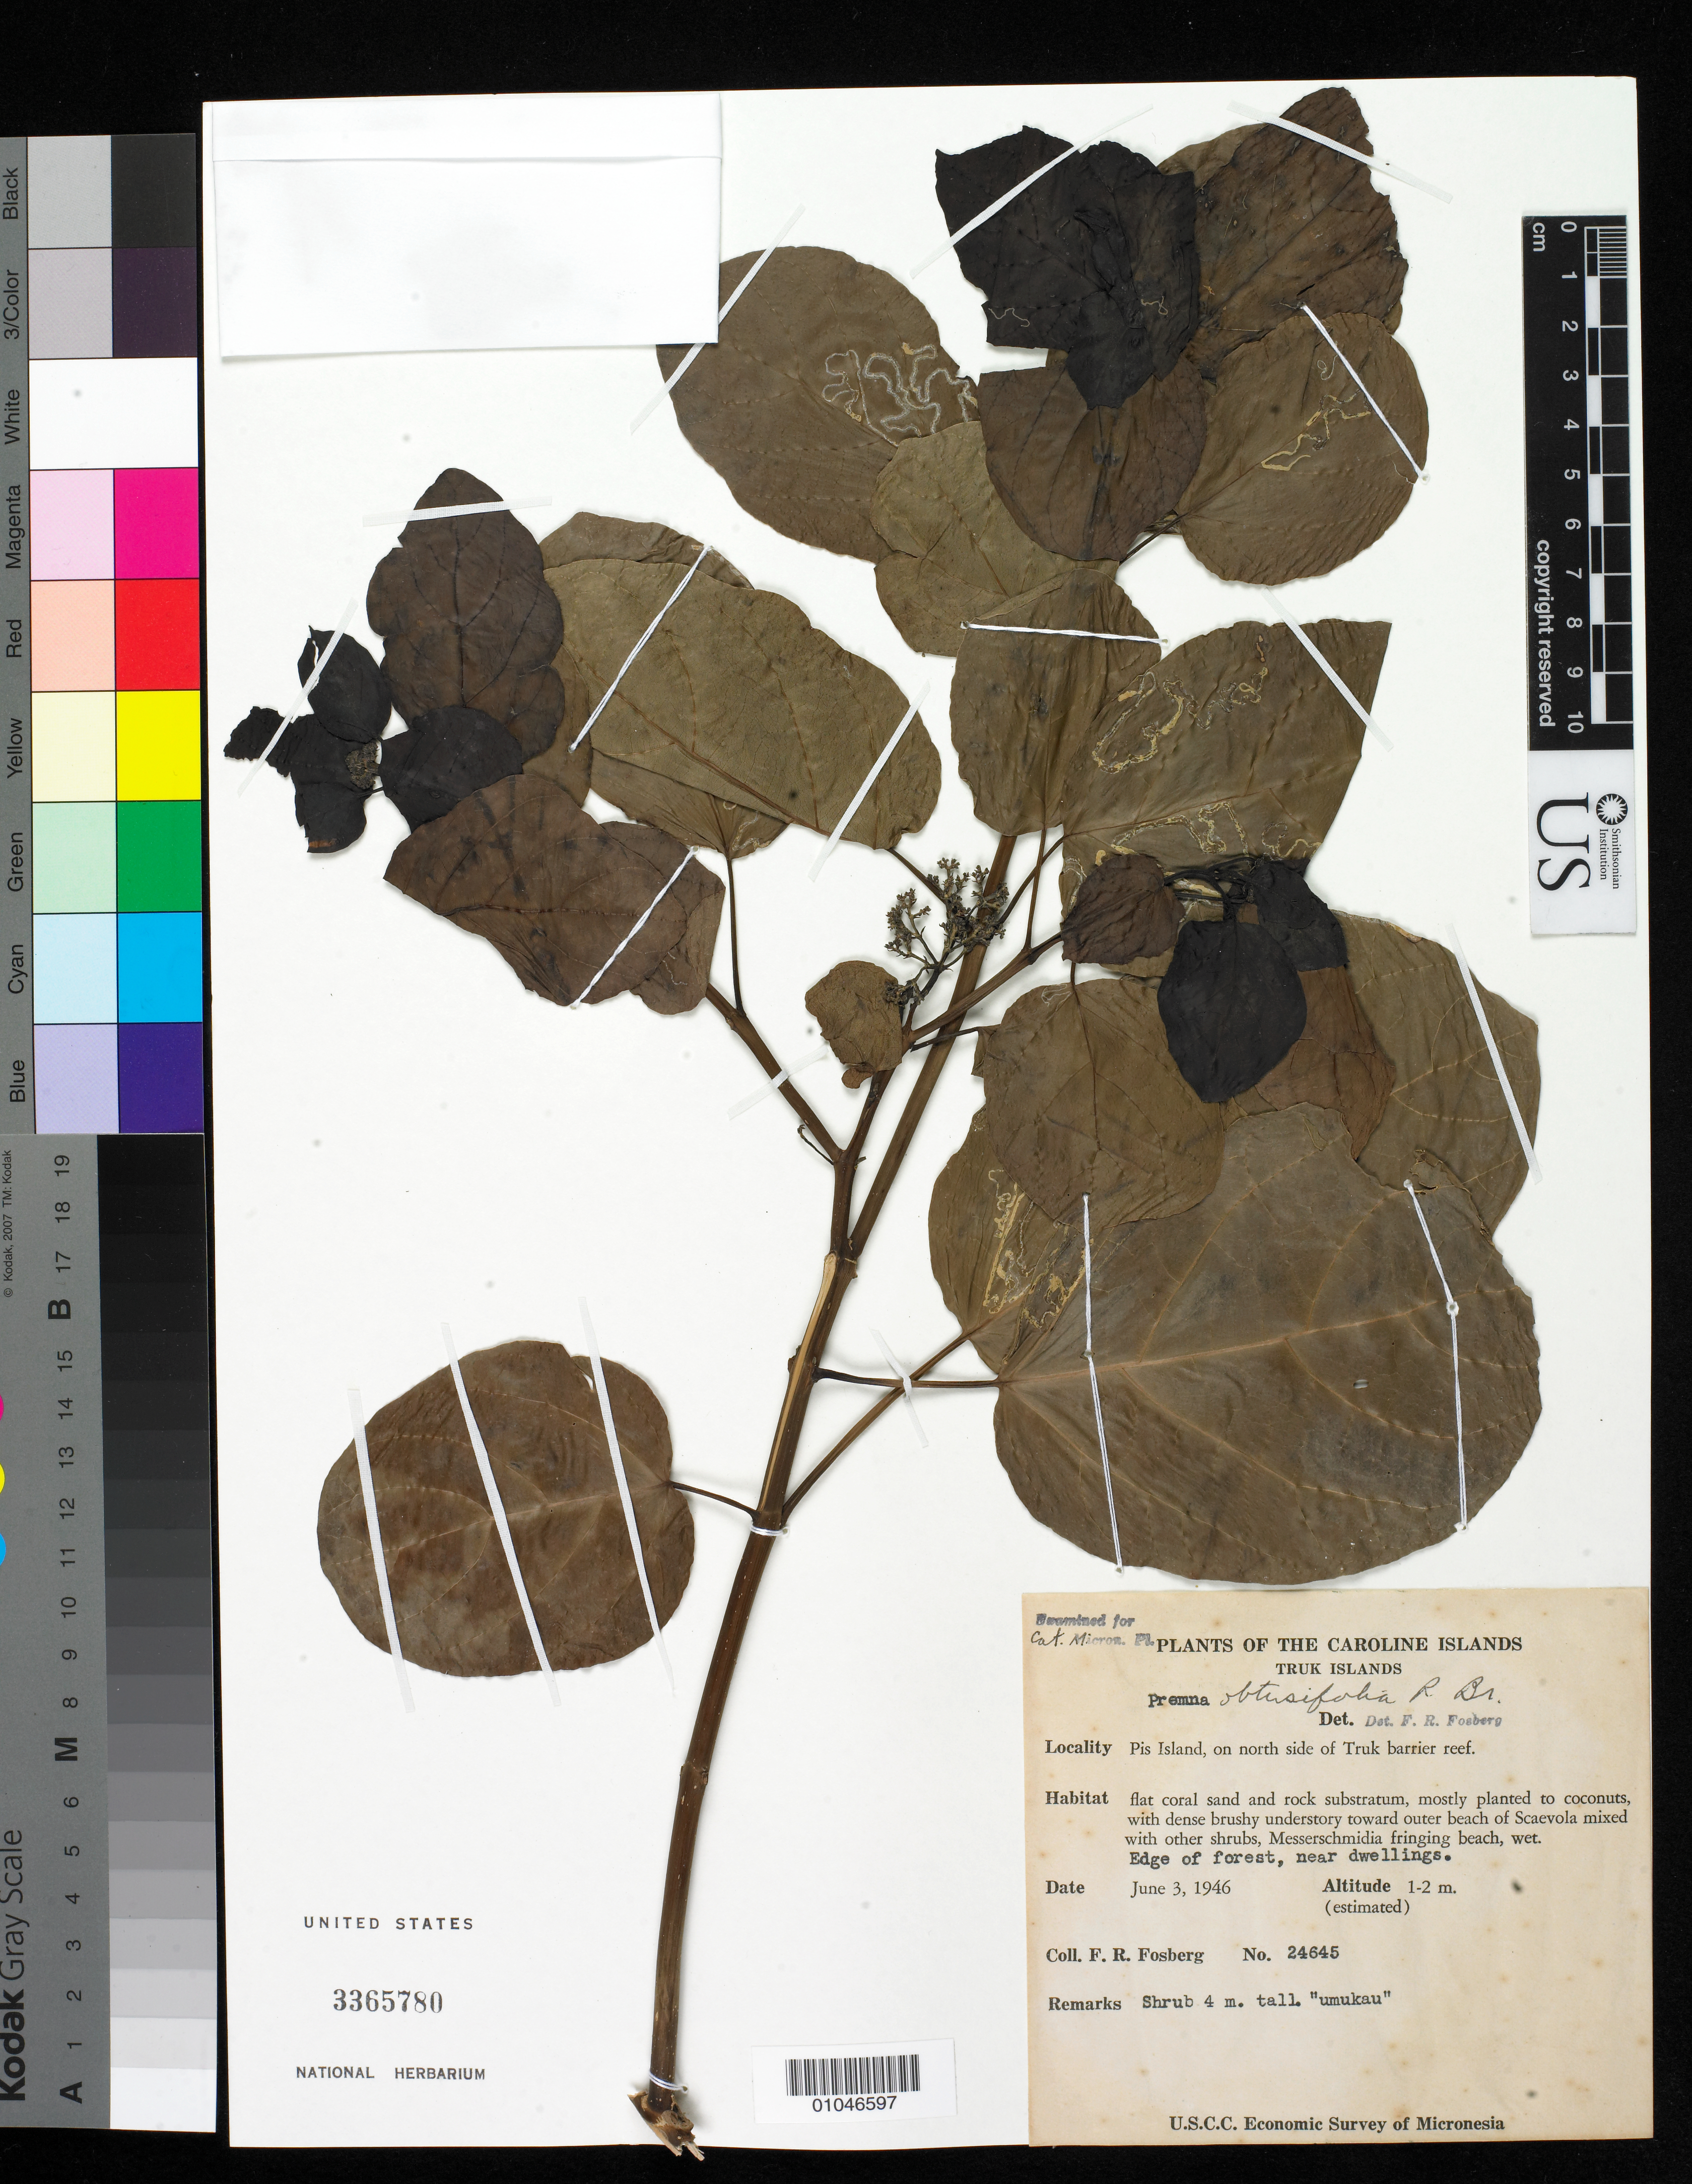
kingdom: Plantae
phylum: Tracheophyta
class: Magnoliopsida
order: Lamiales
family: Lamiaceae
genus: Premna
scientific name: Premna obtusifolia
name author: R. Br.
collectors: F. R. Fosberg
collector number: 24645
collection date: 1946-06-03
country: Micronesia, Federated States of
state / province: Truk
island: Losap Atoll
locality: Pis Islet, on N side of Truk Barrier Reef.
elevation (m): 1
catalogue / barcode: US 3365780